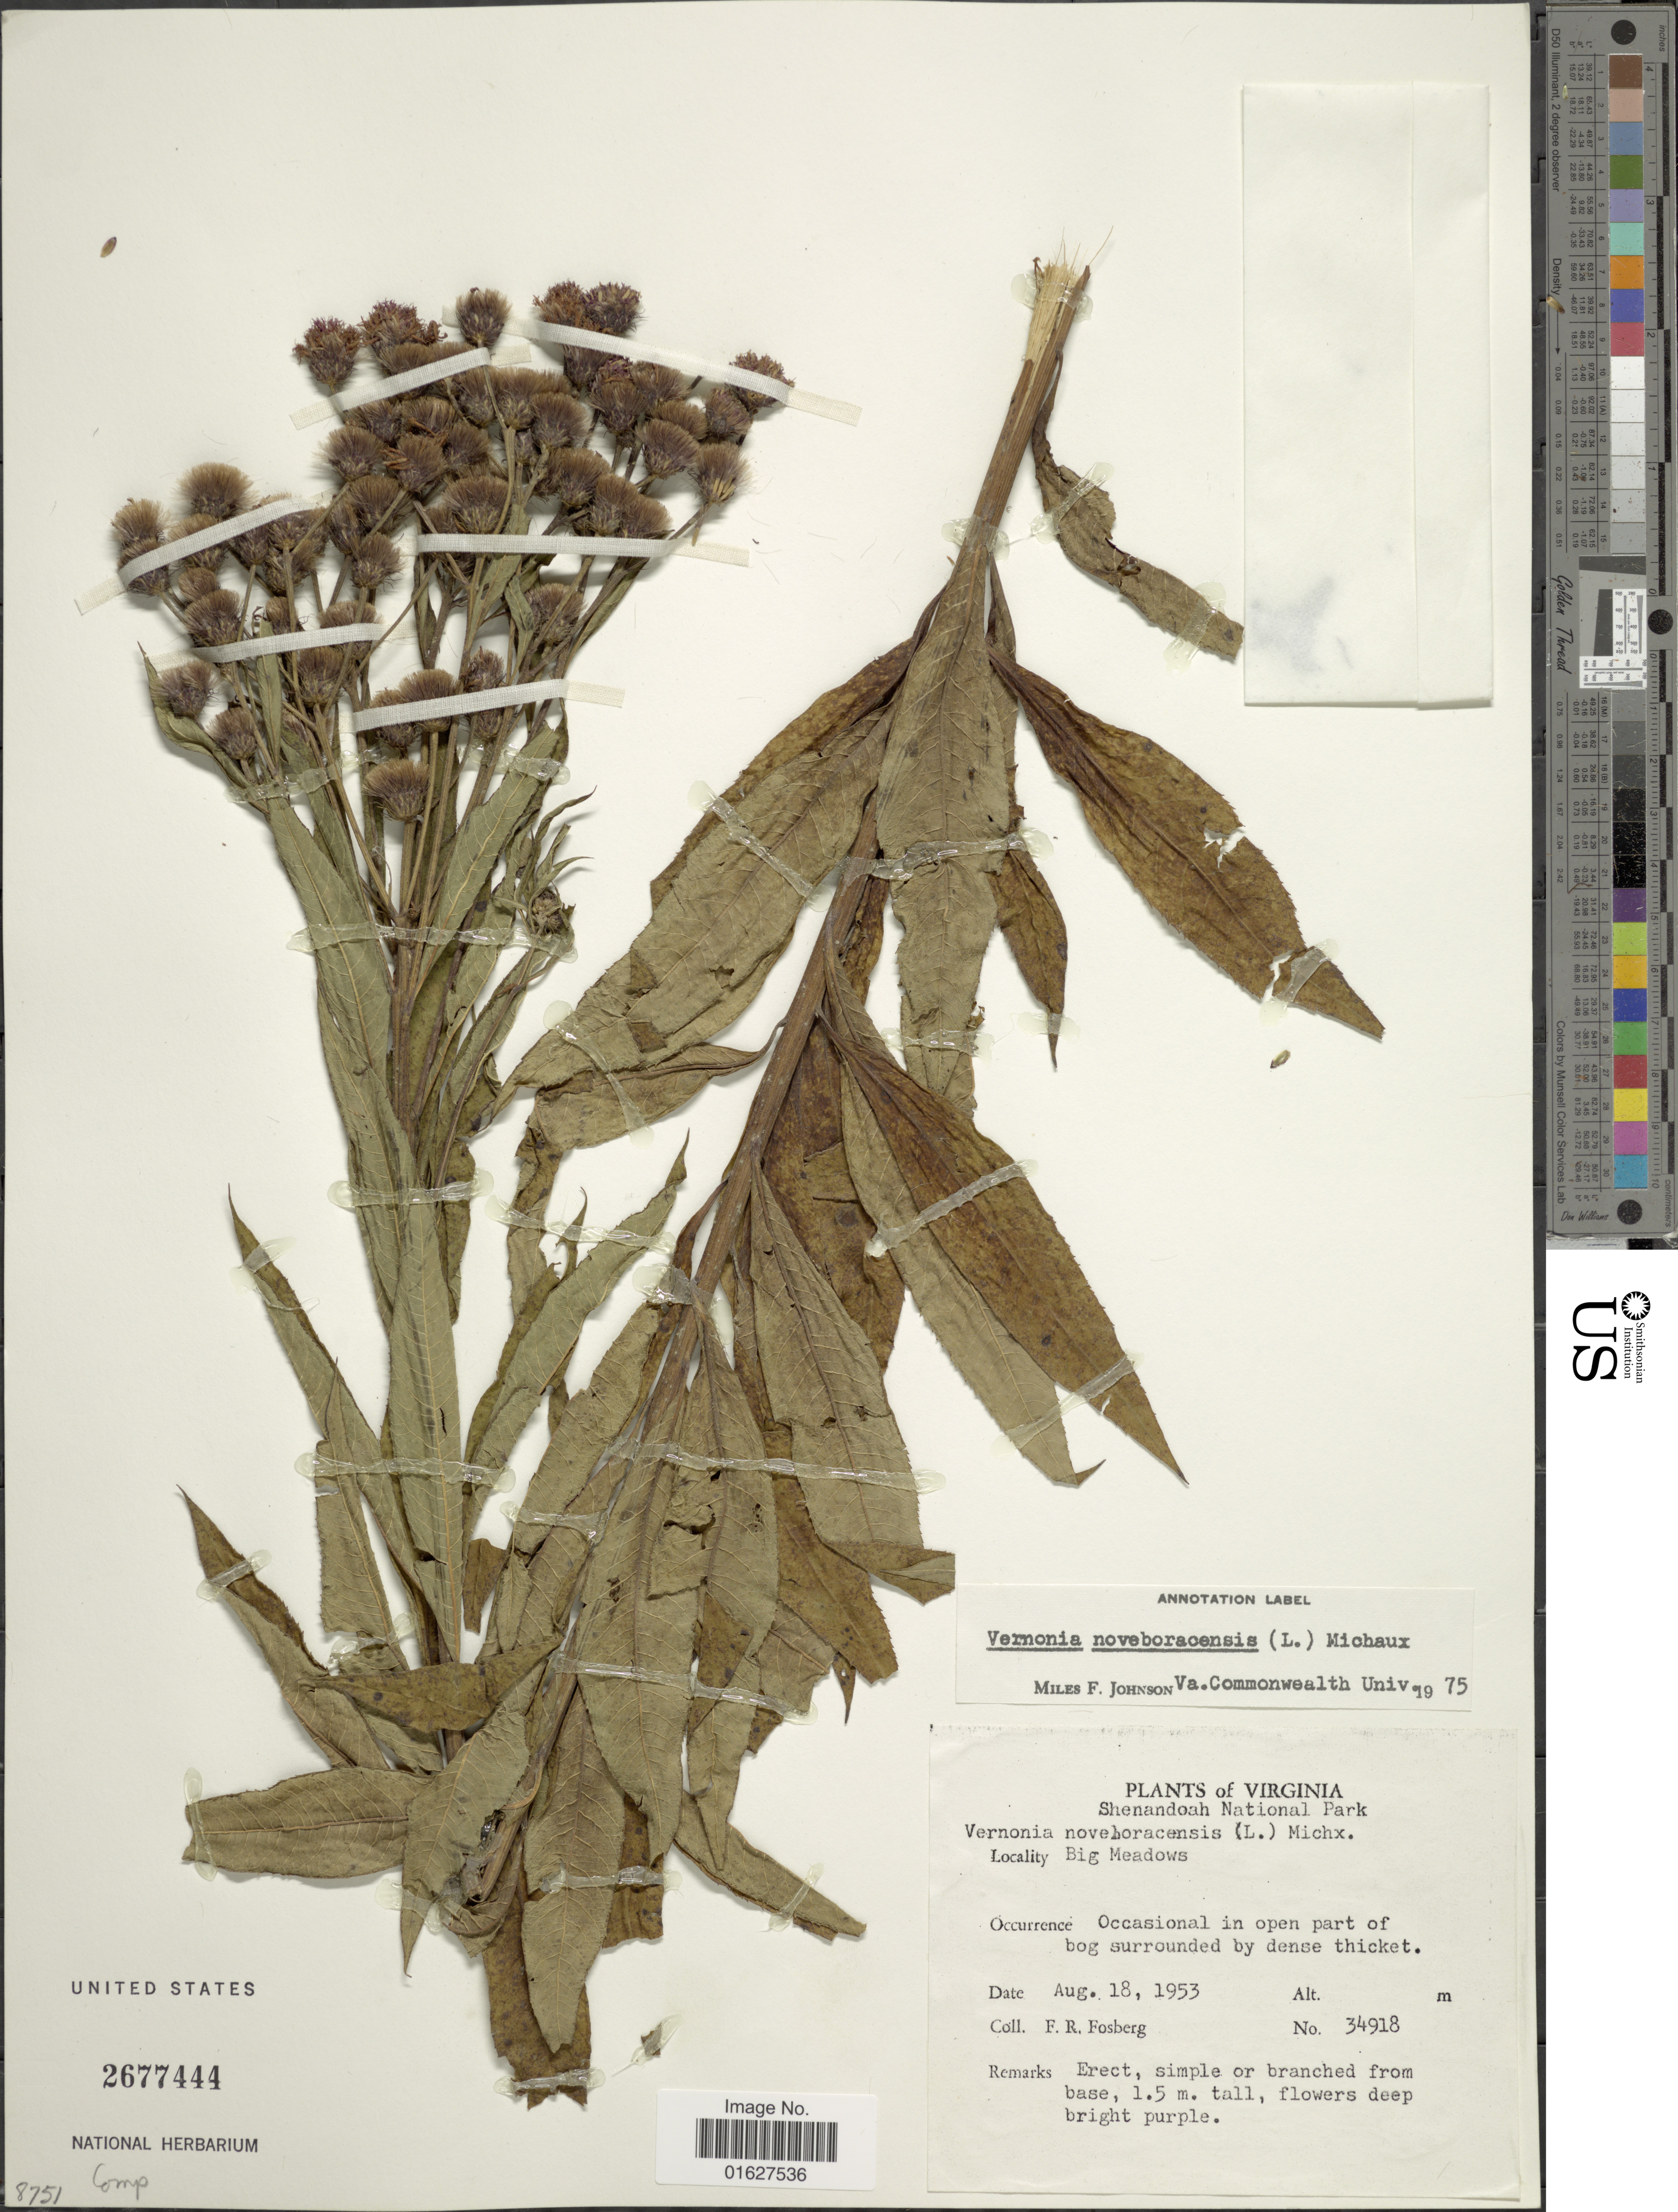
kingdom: Plantae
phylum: Tracheophyta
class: Magnoliopsida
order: Asterales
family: Asteraceae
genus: Vernonia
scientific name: Vernonia noveboracensis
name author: (L.) Michx.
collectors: F. R. Fosberg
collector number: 34918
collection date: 1953-08-18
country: United States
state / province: Virginia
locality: Virginia. Shenandoah National Park. Big Meadows. Occasional in open part of bog surrounded by dense thicket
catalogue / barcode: US 2677444